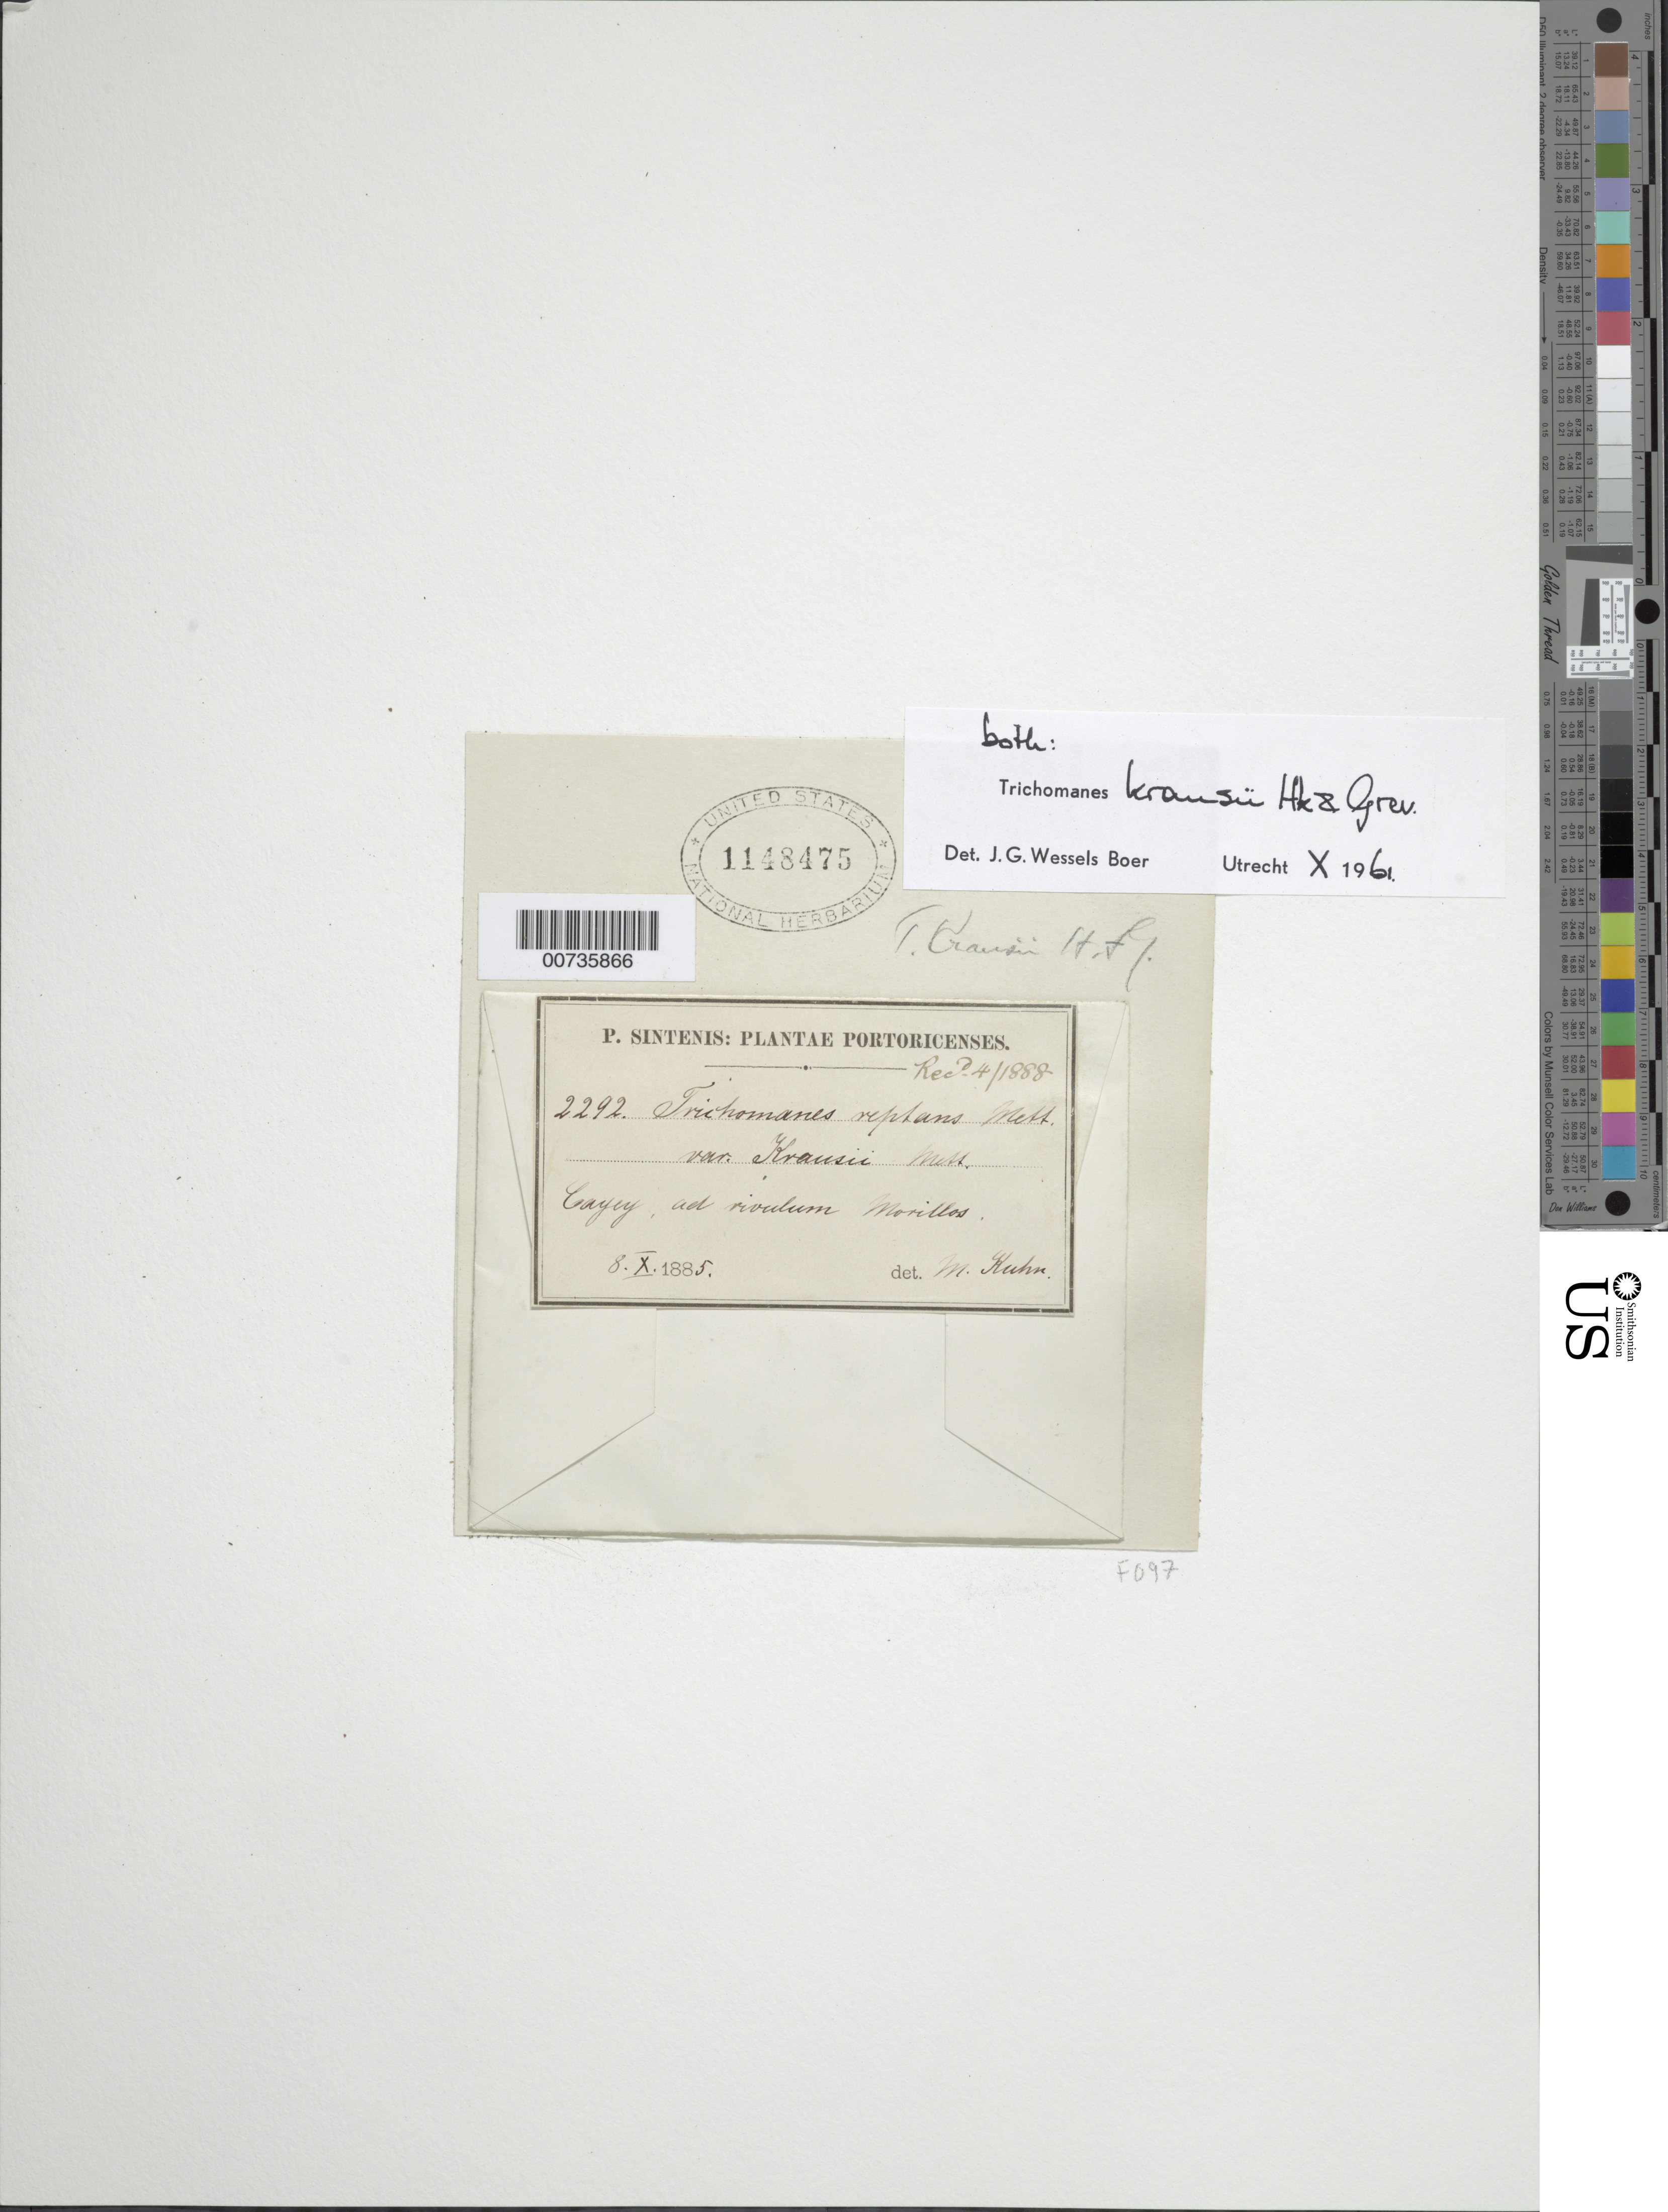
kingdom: Plantae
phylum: Tracheophyta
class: Polypodiopsida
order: Hymenophyllales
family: Hymenophyllaceae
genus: Didymoglossum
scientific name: Didymoglossum kraussii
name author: (Hook. & Grev.) C. Presl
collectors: P. Sintenis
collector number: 2292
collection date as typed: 08 Oct 1885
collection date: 1885-10-08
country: Puerto Rico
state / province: Cayey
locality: Cayey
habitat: Ad rivulum Morillos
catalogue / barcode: US 1148475